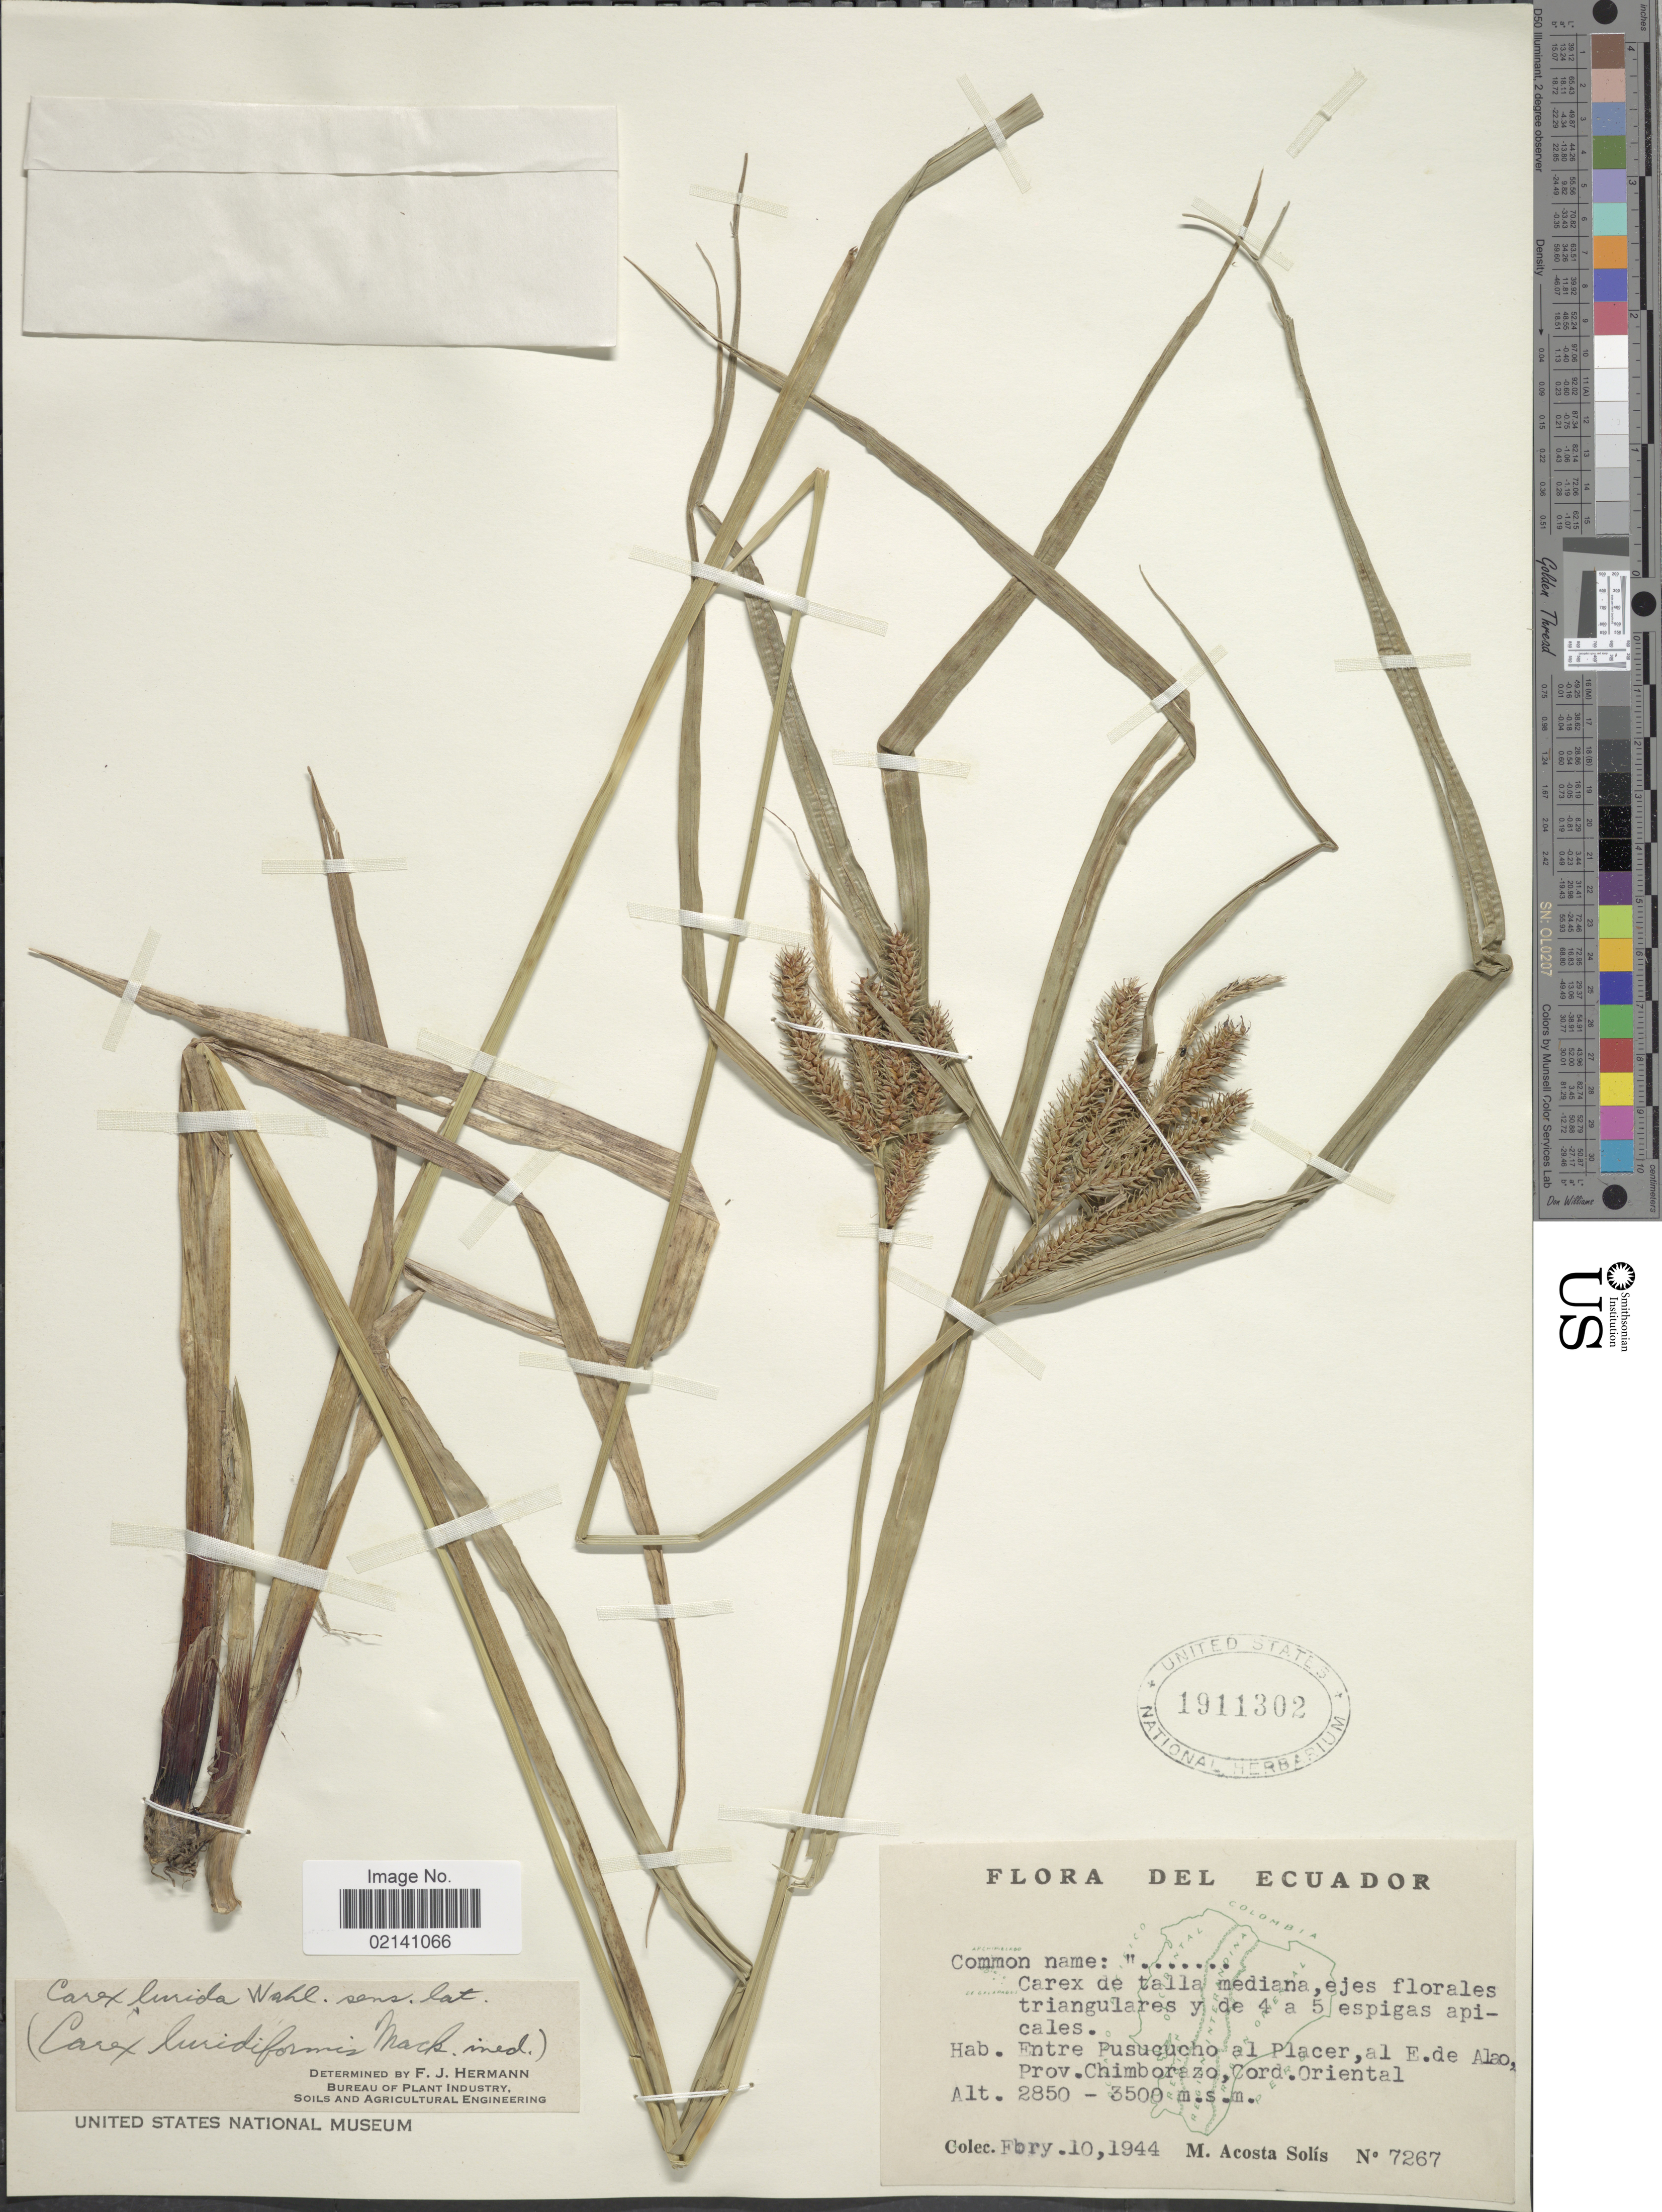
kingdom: Plantae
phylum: Tracheophyta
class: Liliopsida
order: Poales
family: Cyperaceae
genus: Carex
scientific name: Carex setigluma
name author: Reznicek & S. González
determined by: Jimnéz-Mejias, Pedro, (UPOS), Universidad Pablo de Olavide (SPAIN)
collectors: M. Acosta Solis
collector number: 7267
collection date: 1944-02-10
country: Ecuador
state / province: Chimborazo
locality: Entre Pusucucho al Placer, al E. de Alao, Prov. Chimborazo, Cord. Oriental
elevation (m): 2850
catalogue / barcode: US 1911302